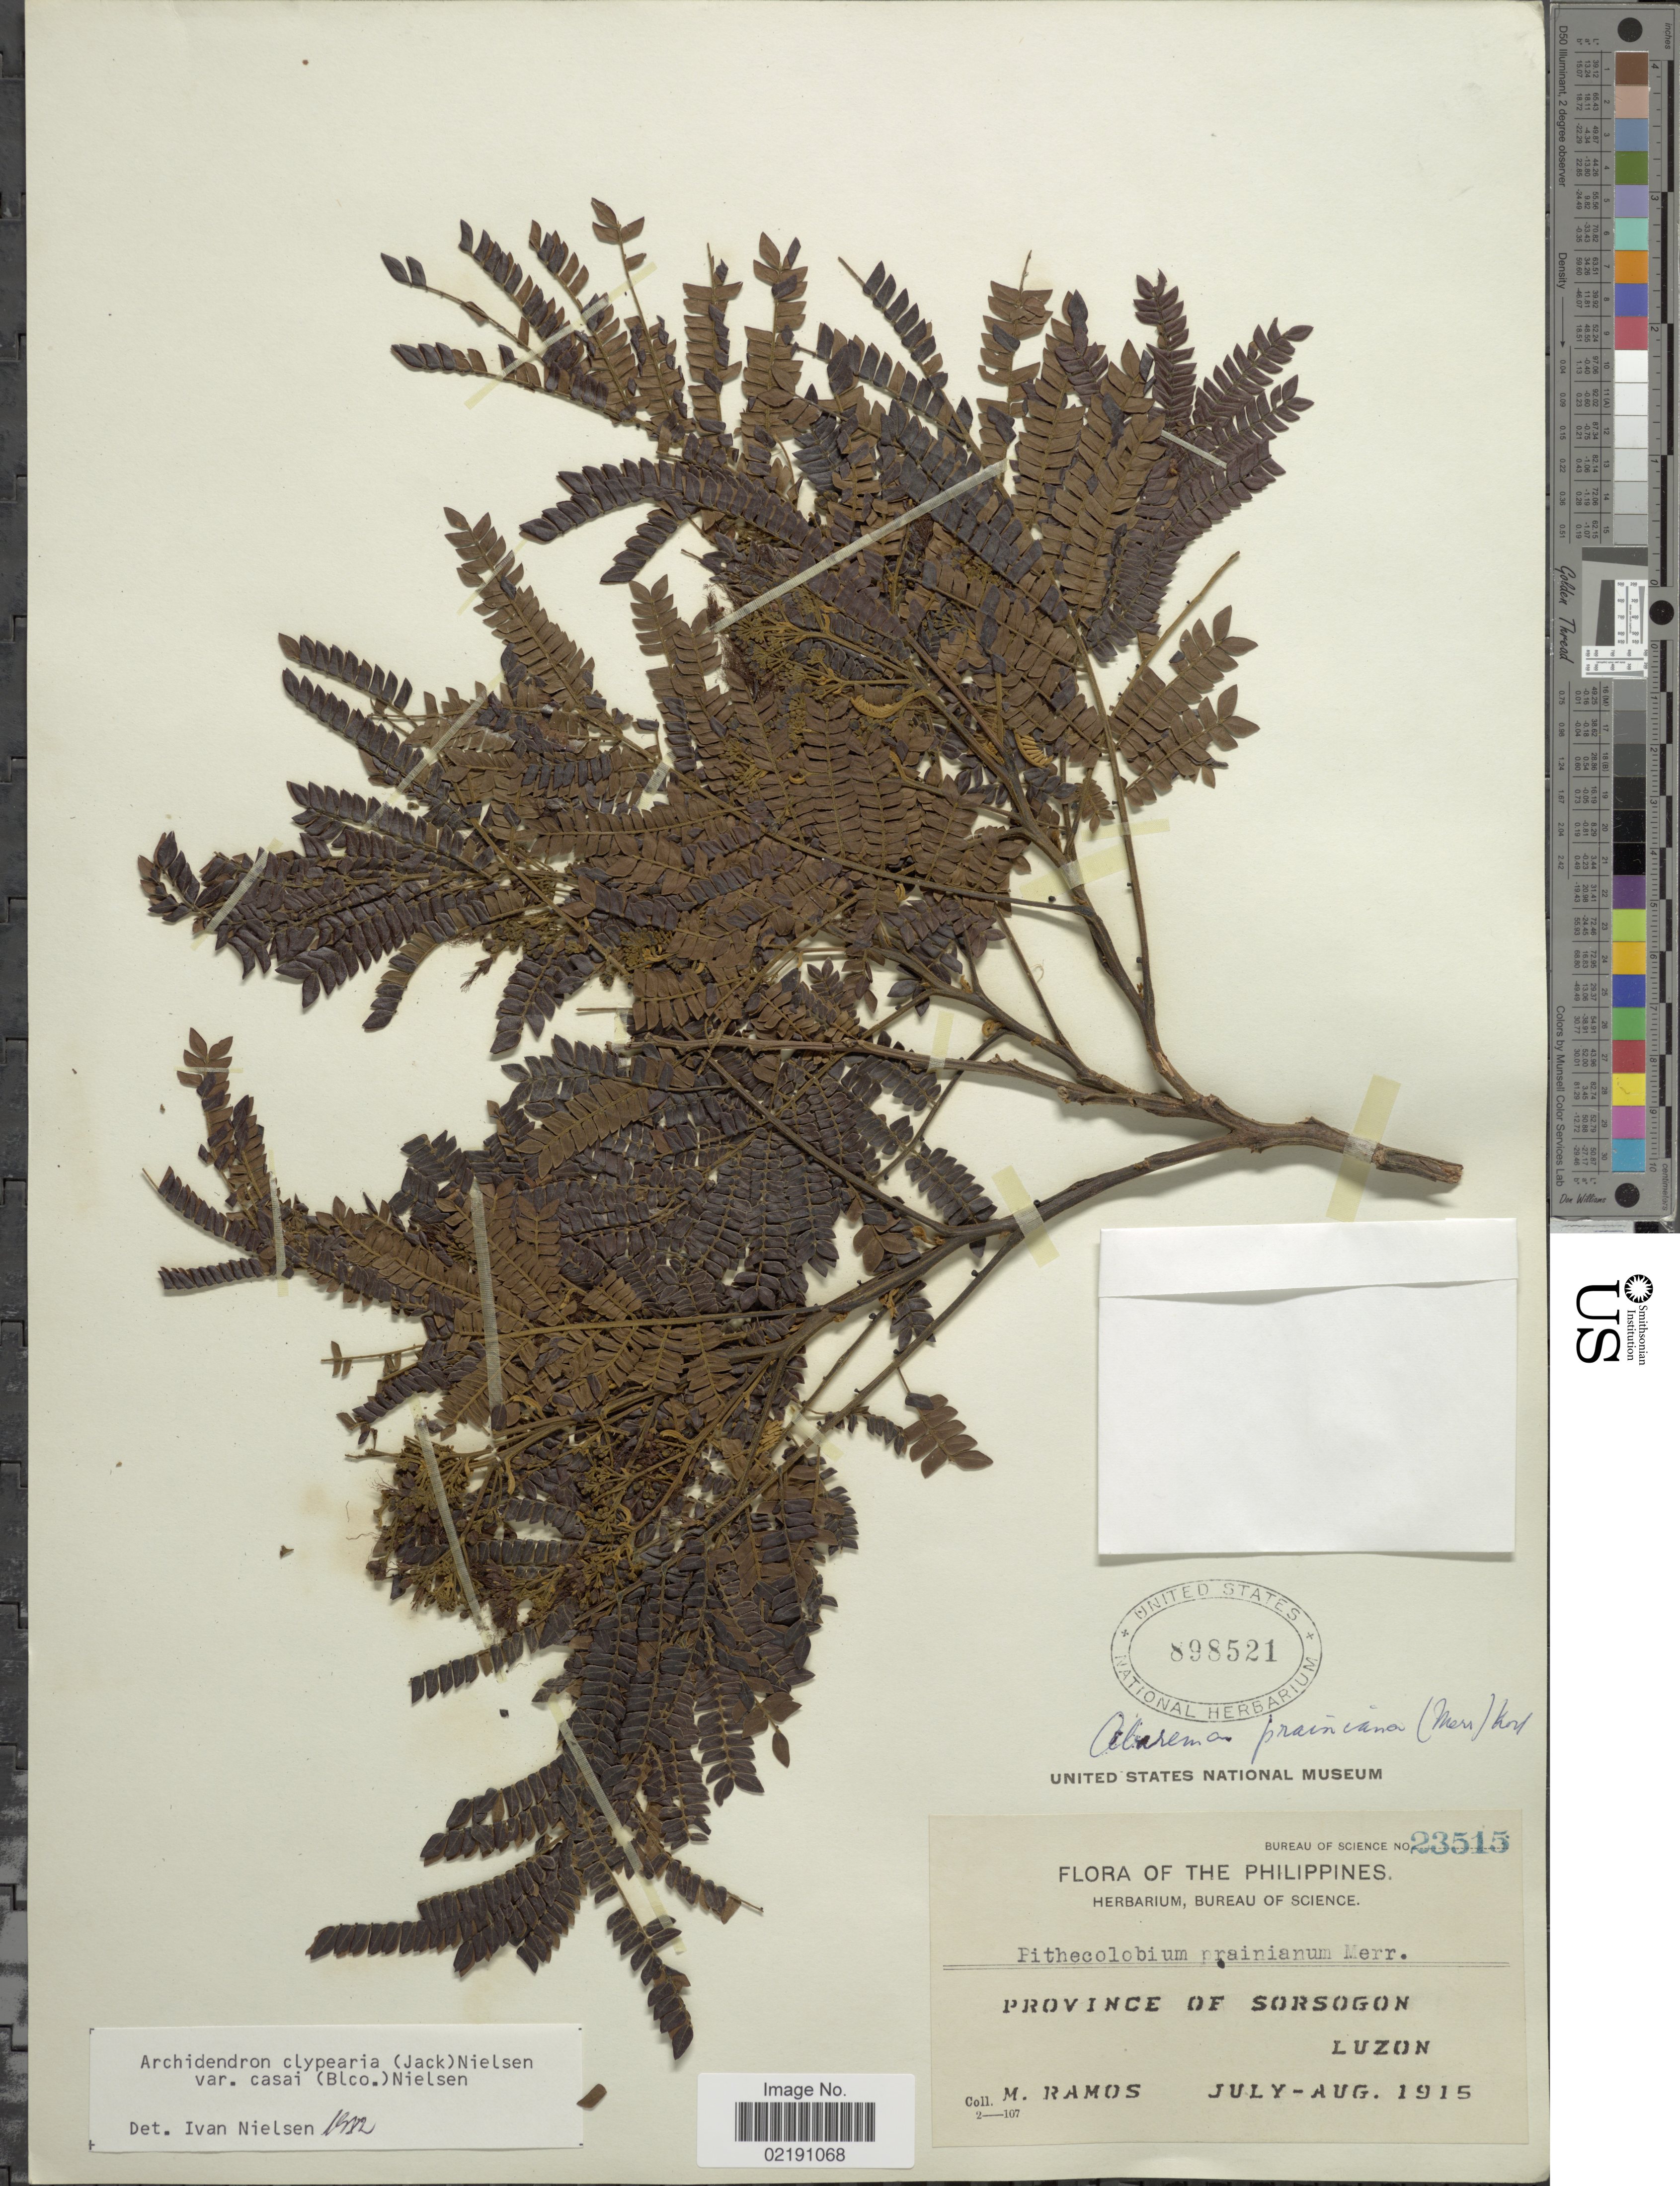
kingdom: Plantae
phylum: Tracheophyta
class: Magnoliopsida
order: Fabales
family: Fabaceae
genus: Archidendron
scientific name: Archidendron clypearia var. casai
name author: (Blanco) I.C. Nielsen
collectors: M. Ramos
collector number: Bureau of Science 23515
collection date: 1915-07/1915-08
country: Philippines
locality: Province of Sorsogon. Luzon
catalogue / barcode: US 898521